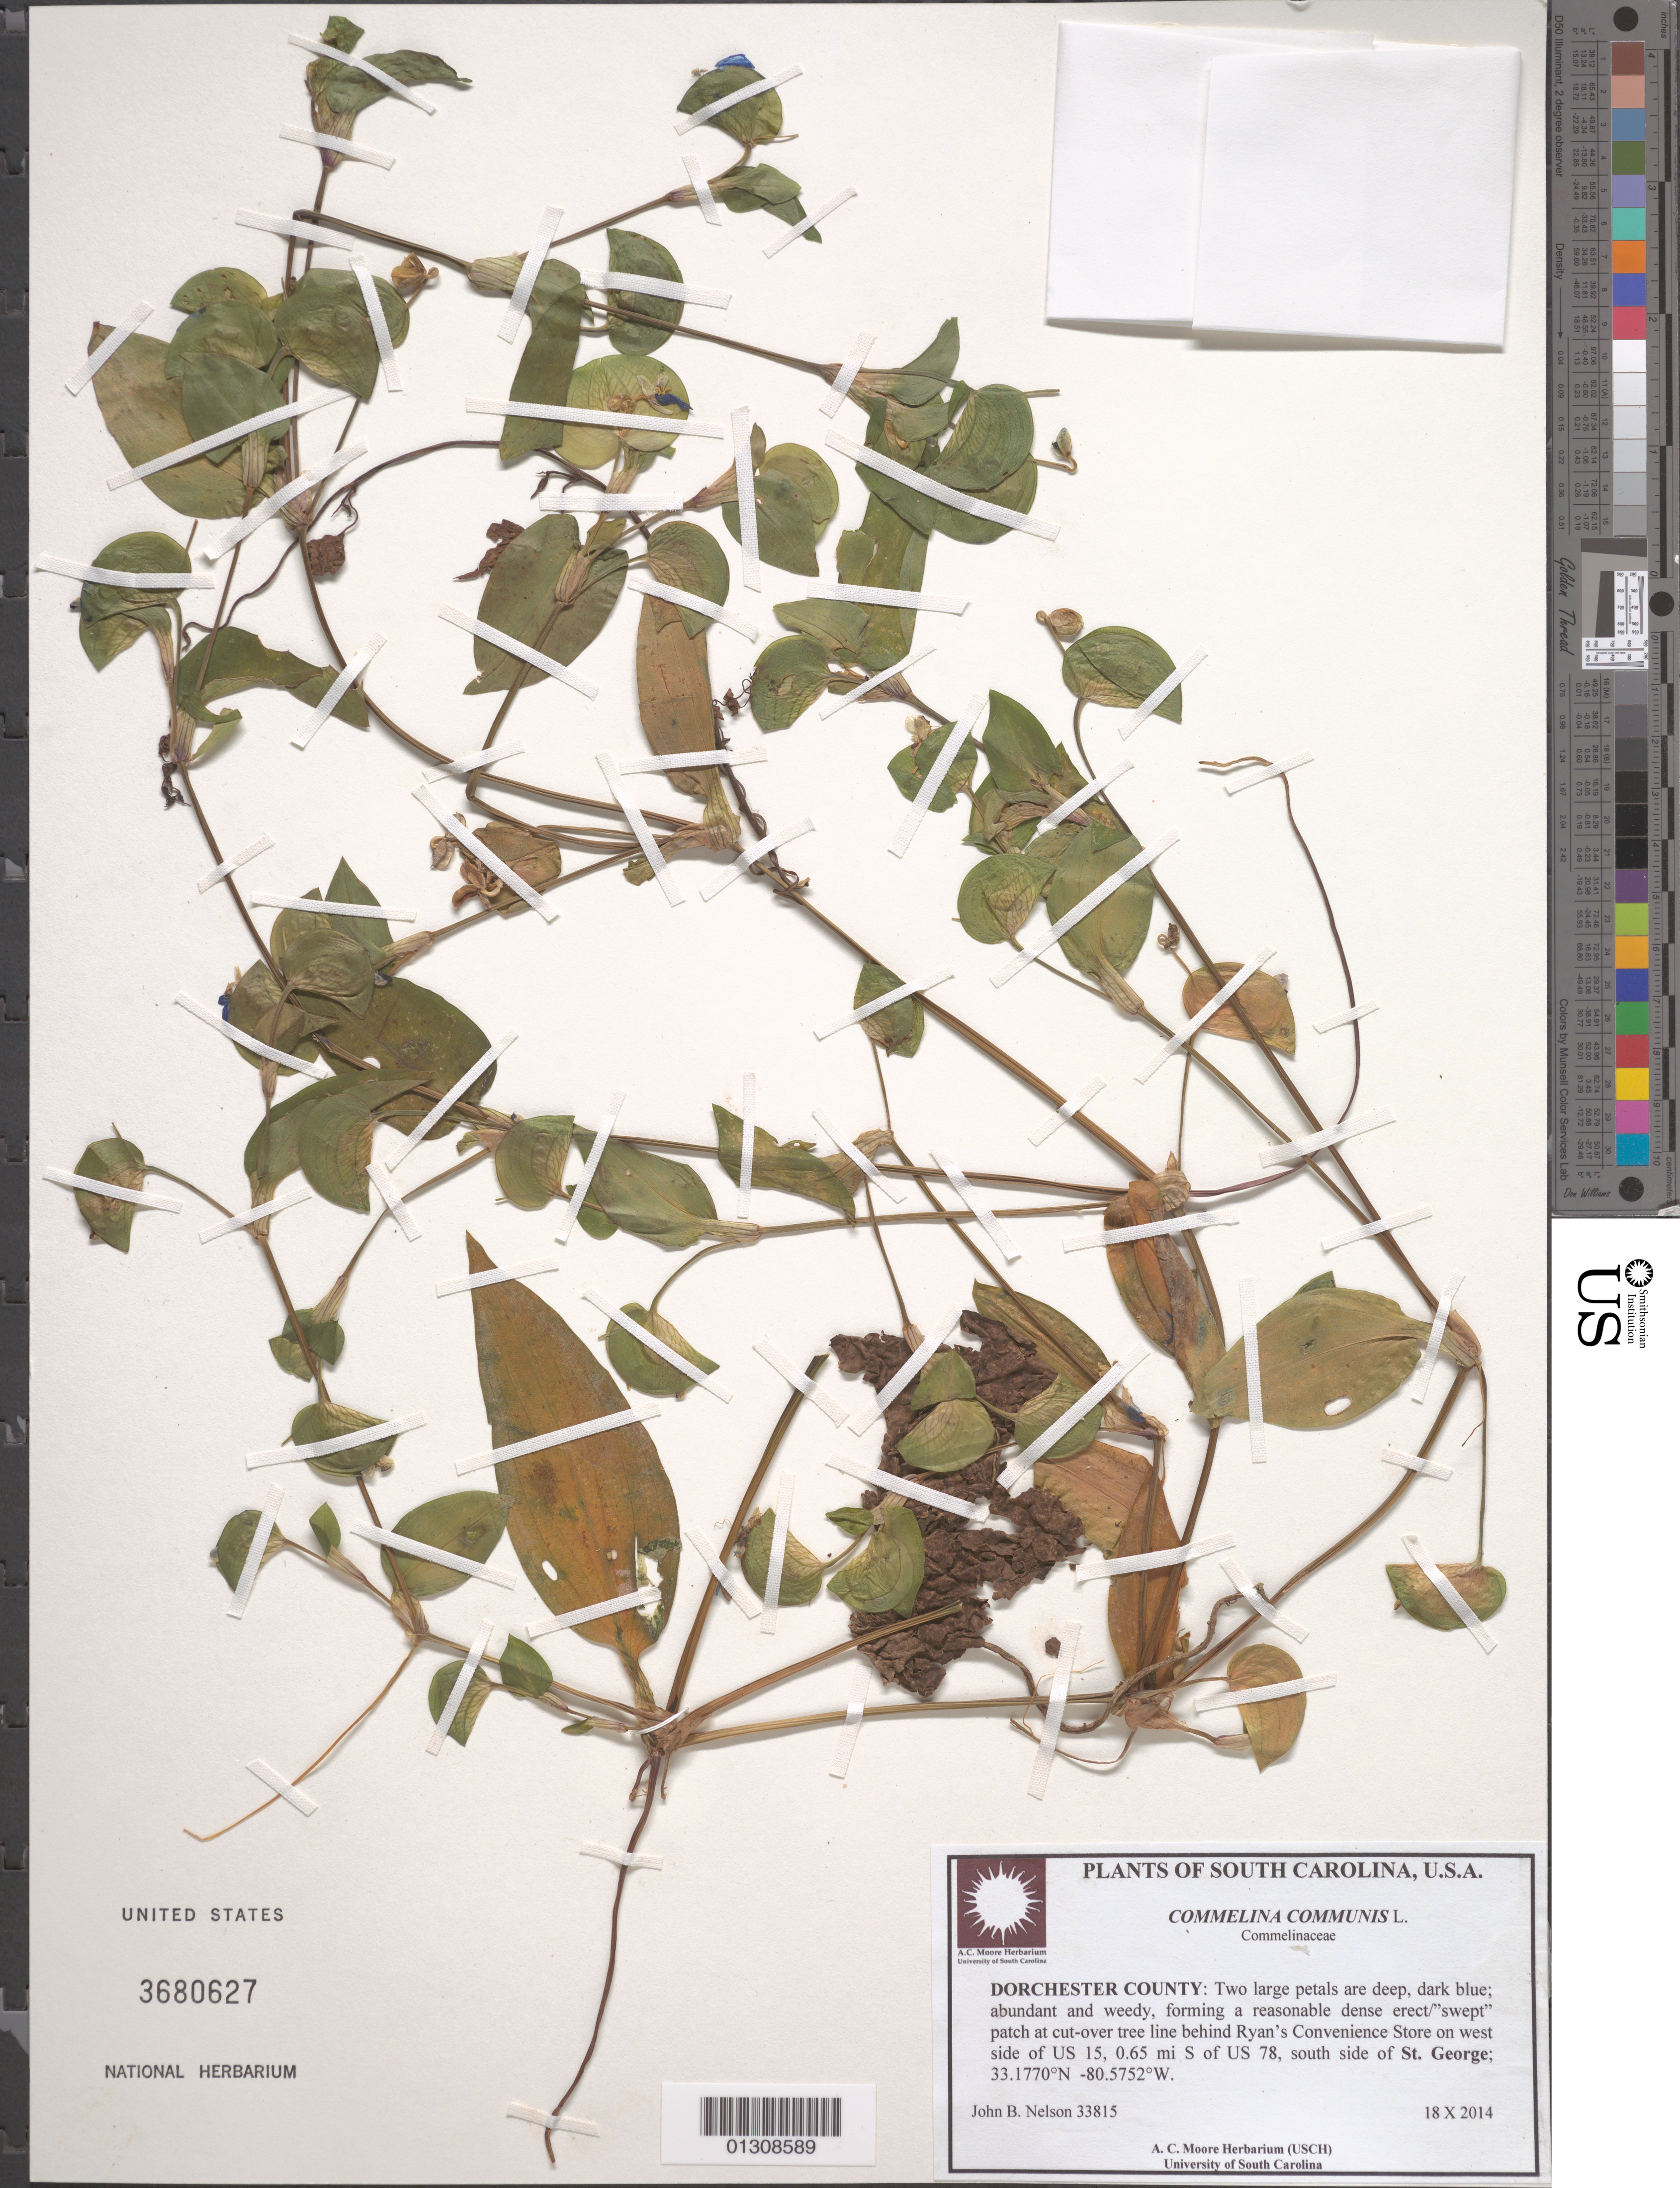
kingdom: Plantae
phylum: Tracheophyta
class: Liliopsida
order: Commelinales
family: Commelinaceae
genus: Commelina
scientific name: Commelina communis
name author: L.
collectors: J. Nelson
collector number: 33815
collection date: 2014-10-18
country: United States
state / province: South Carolina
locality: Dorchester County. Behind Ryan's Convenience Store on W side of US 15, .65 mi S of US 78, S side of St. George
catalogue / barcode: US 3680627